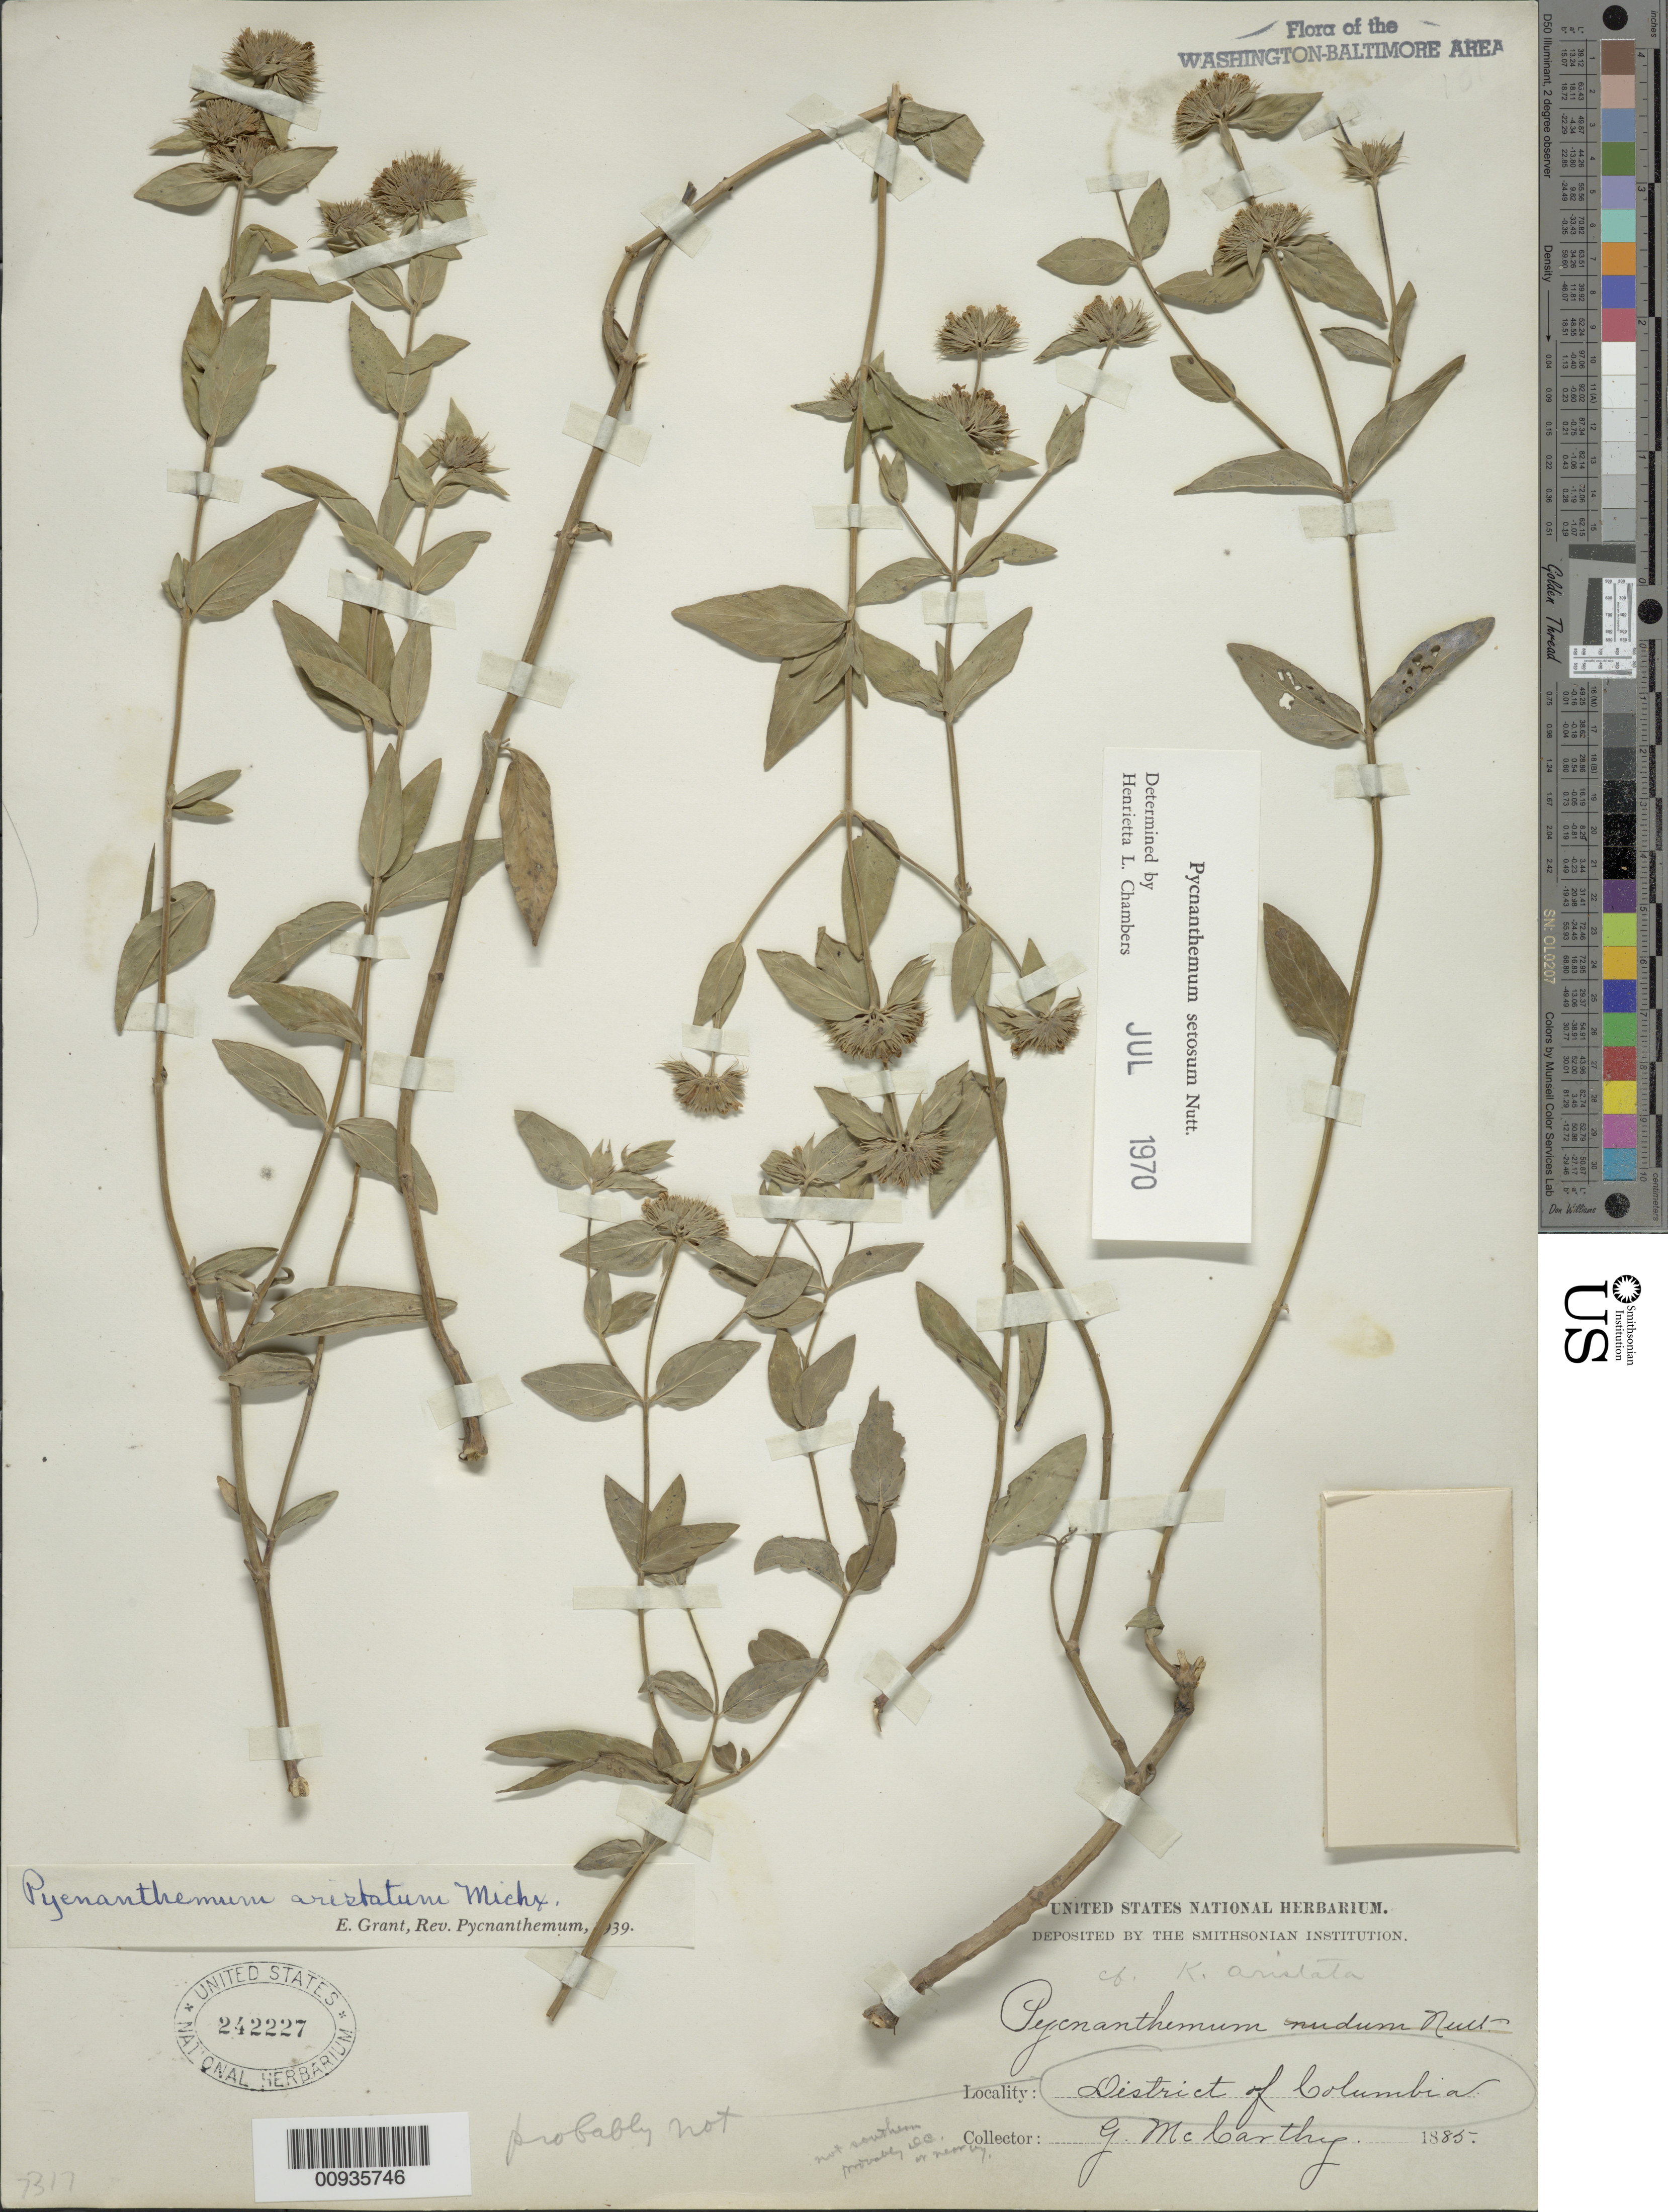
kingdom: Plantae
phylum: Tracheophyta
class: Magnoliopsida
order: Lamiales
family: Lamiaceae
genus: Pycnanthemum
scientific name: Pycnanthemum setosum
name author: Nutt.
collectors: G. McCarthy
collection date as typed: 1885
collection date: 1885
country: United States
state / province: District of Columbia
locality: District of Columbia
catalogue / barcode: US 242227